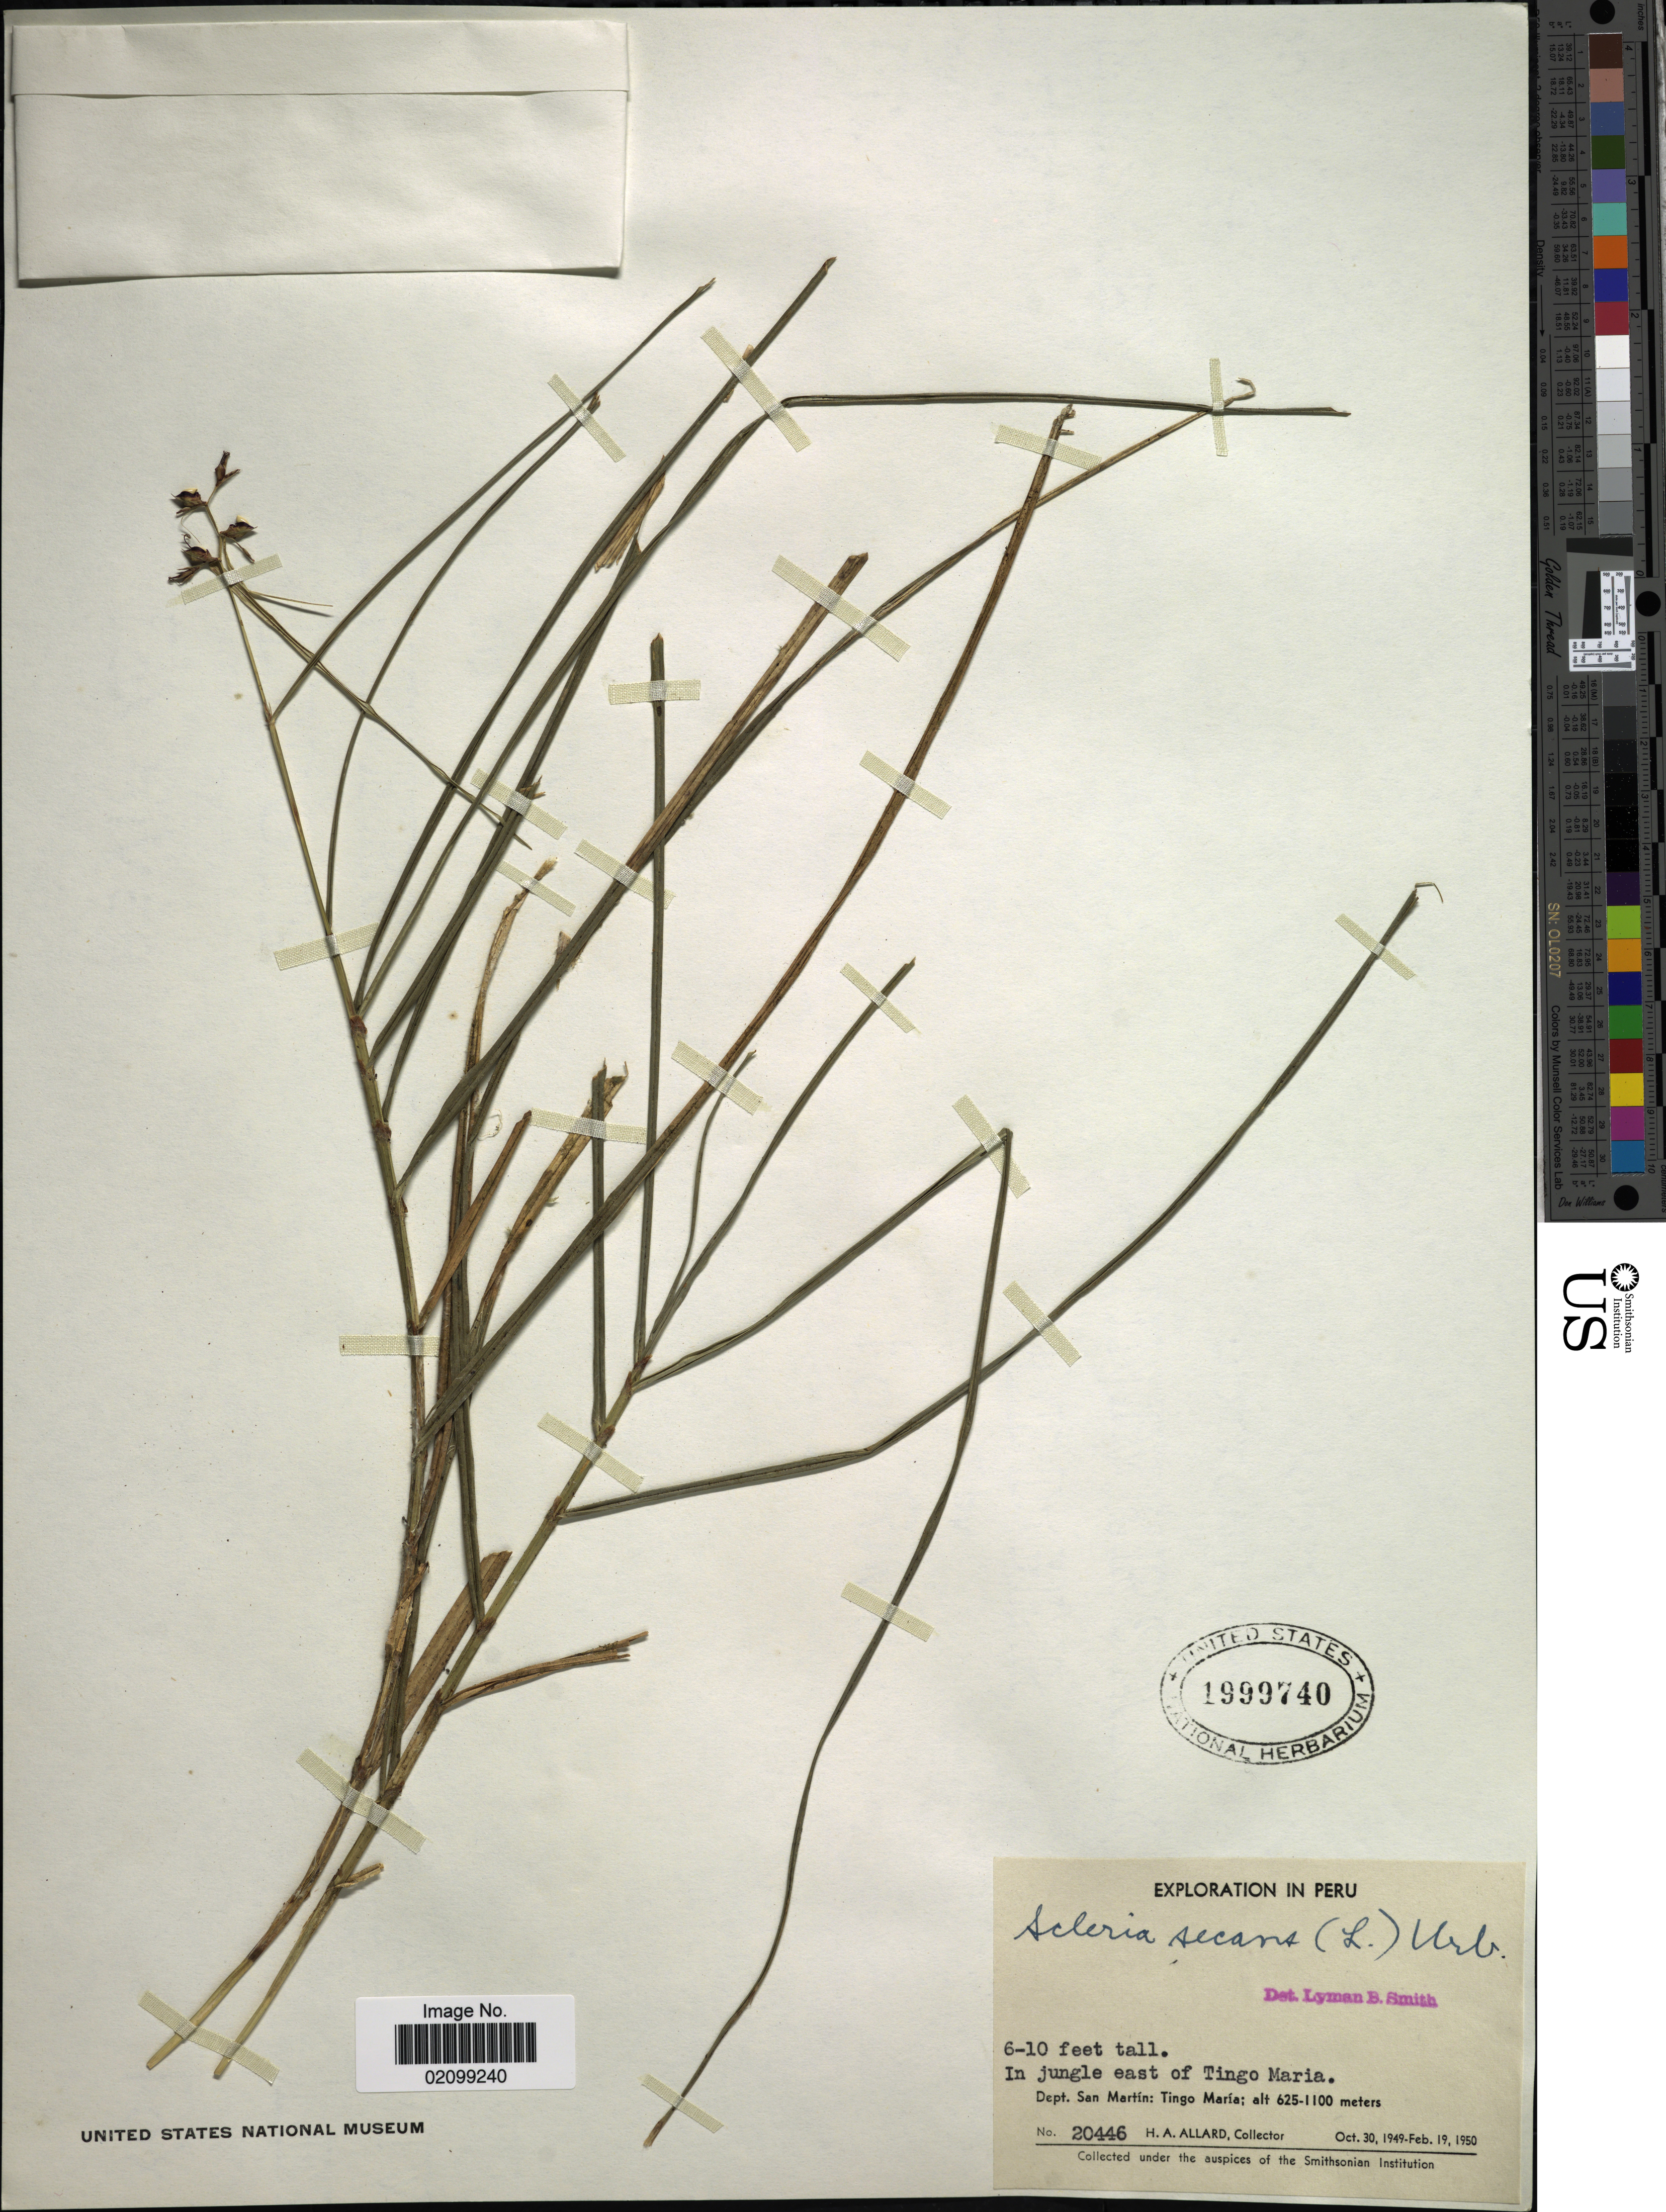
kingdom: Plantae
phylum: Tracheophyta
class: Liliopsida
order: Poales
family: Cyperaceae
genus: Scleria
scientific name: Scleria secans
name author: (L.) Urb.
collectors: H. A. Allard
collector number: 20446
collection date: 1949-10-30/1950-02-19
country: Peru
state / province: San Martín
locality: Peru, In jungle east of Tingo Maria Dept. San Martin: Tingo Maria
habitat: in jungle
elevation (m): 625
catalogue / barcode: US 1999740